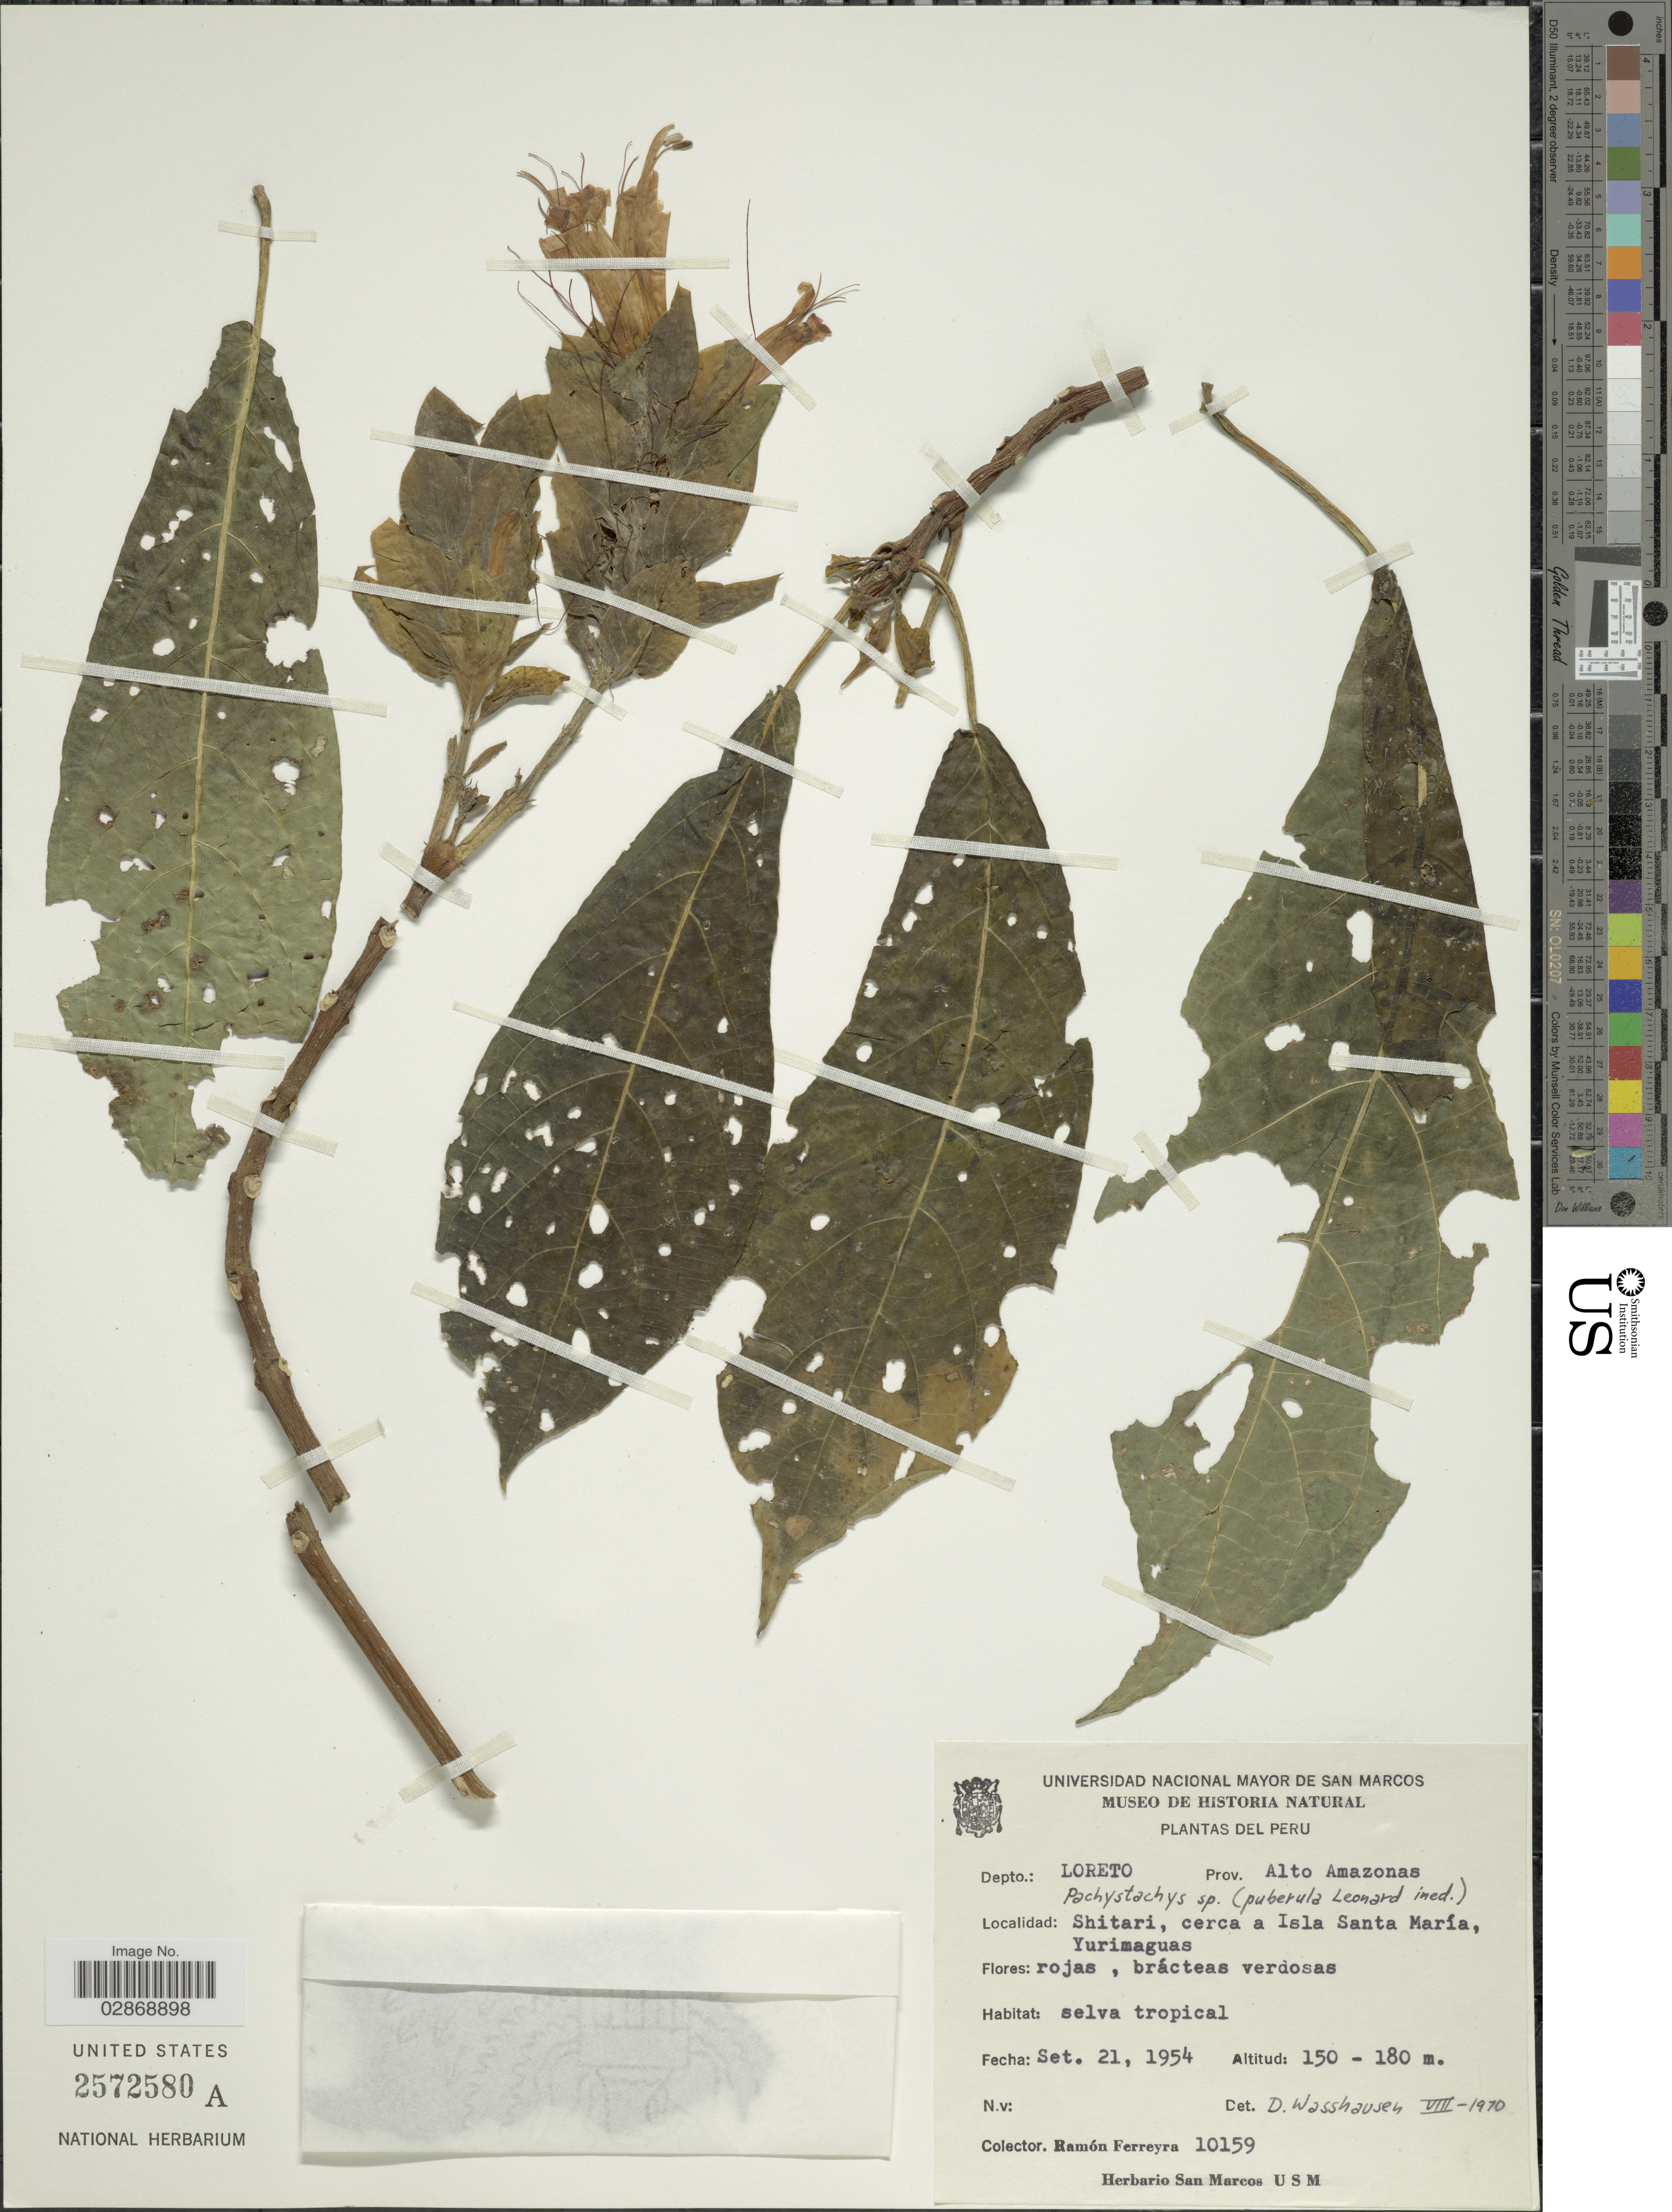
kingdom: Plantae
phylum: Tracheophyta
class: Magnoliopsida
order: Lamiales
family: Acanthaceae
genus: Pachystachys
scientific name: Pachystachys longibracteata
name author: Wassh.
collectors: R. A. Ferreyra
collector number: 10159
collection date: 1954-09-21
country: Peru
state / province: Loreto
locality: Depto: Loreto. Prov. Alto Amazonas. Shitari, cerca a Isla Santa María, Yurimaguas.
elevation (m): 150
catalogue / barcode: US 2872580A